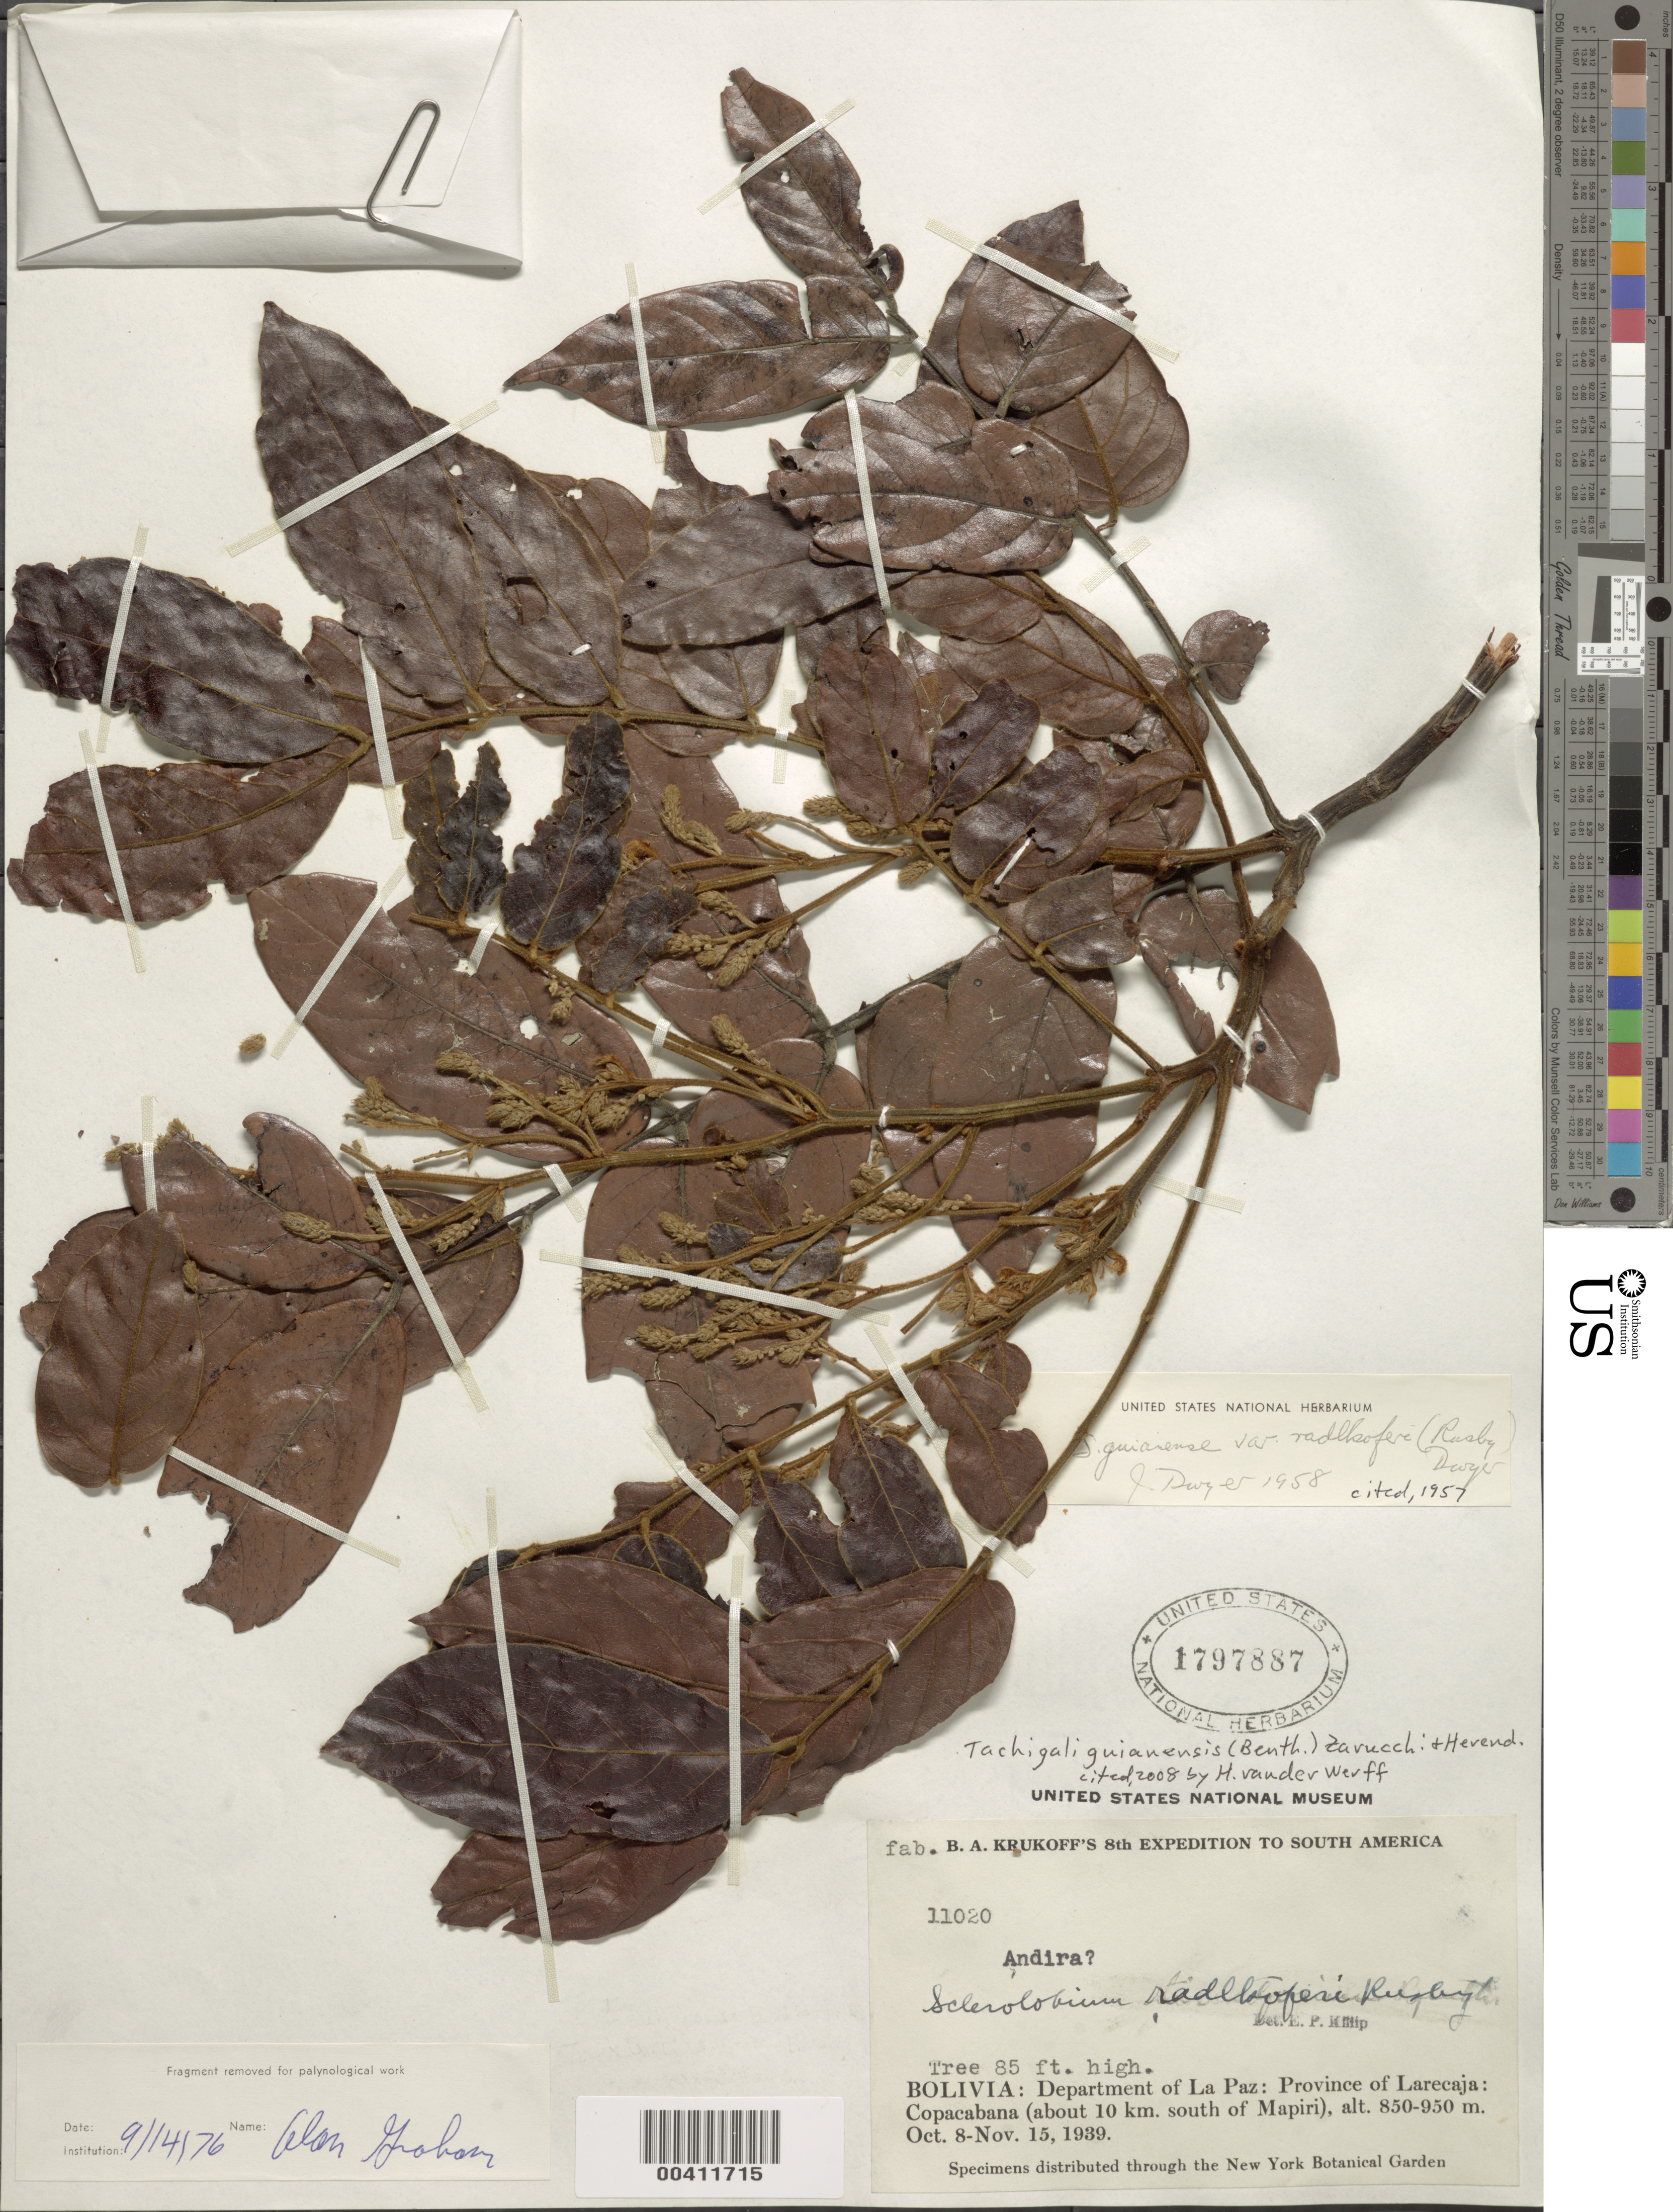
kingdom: Plantae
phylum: Tracheophyta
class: Magnoliopsida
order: Fabales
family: Fabaceae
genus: Tachigali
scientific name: Tachigali guianensis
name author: (Benth.) Zarucchi & Herend.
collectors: B. A. Krukoff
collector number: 11020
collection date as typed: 08 Oct 1939 to 15 Nov 1939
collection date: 1939-10-08/1939-11-15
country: Bolivia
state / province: La Paz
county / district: Larecaja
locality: Copacabana, 10 km S of Mapiri.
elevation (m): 850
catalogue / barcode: US 1797887